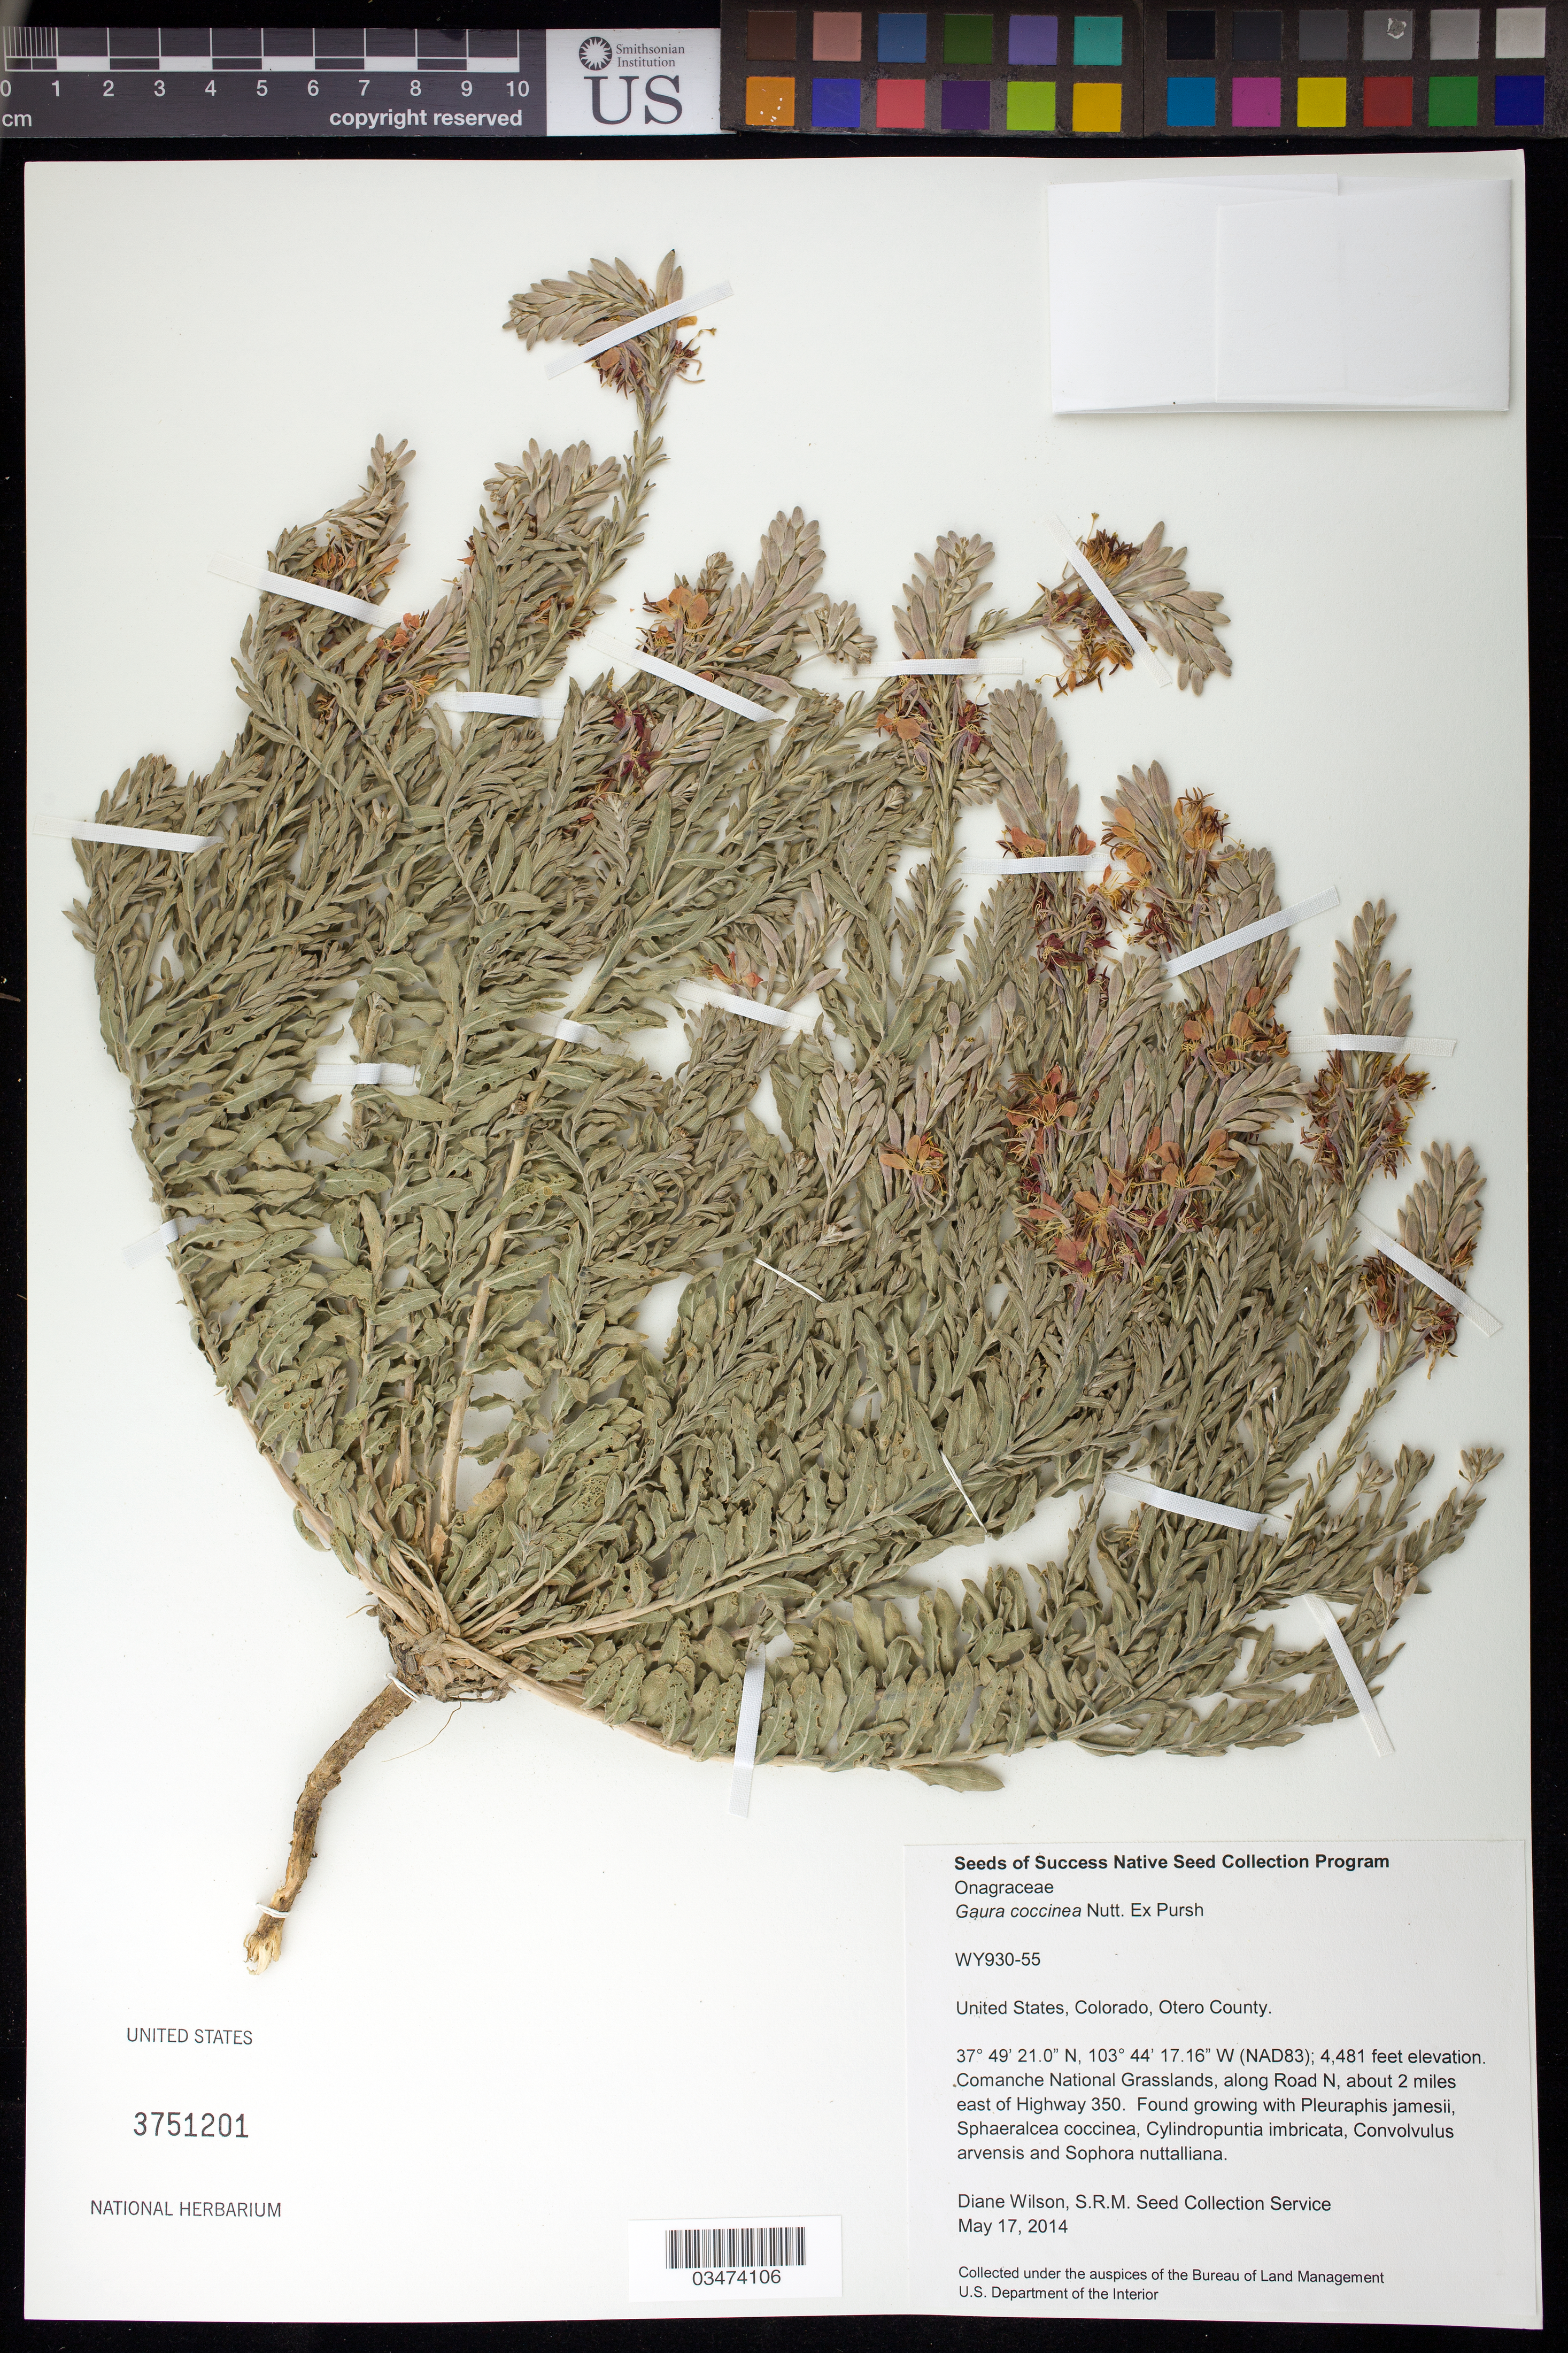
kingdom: Plantae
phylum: Tracheophyta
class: Magnoliopsida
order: Myrtales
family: Onagraceae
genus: Gaura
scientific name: Gaura coccinea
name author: Nutt. ex Pursh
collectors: D. Wilson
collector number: WY930-55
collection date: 2014-05-17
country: United States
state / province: Colorado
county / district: Otero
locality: Comanche National Grasslands. Along Road N, about 2 miles E of Hwy 350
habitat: Growing with Pleuraphis jamesii, Sphaeralcea coccinea, Cylindropuntia imbricata, Convolvulus arvensis and Sophora nuttalliana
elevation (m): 1366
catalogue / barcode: US 3751201